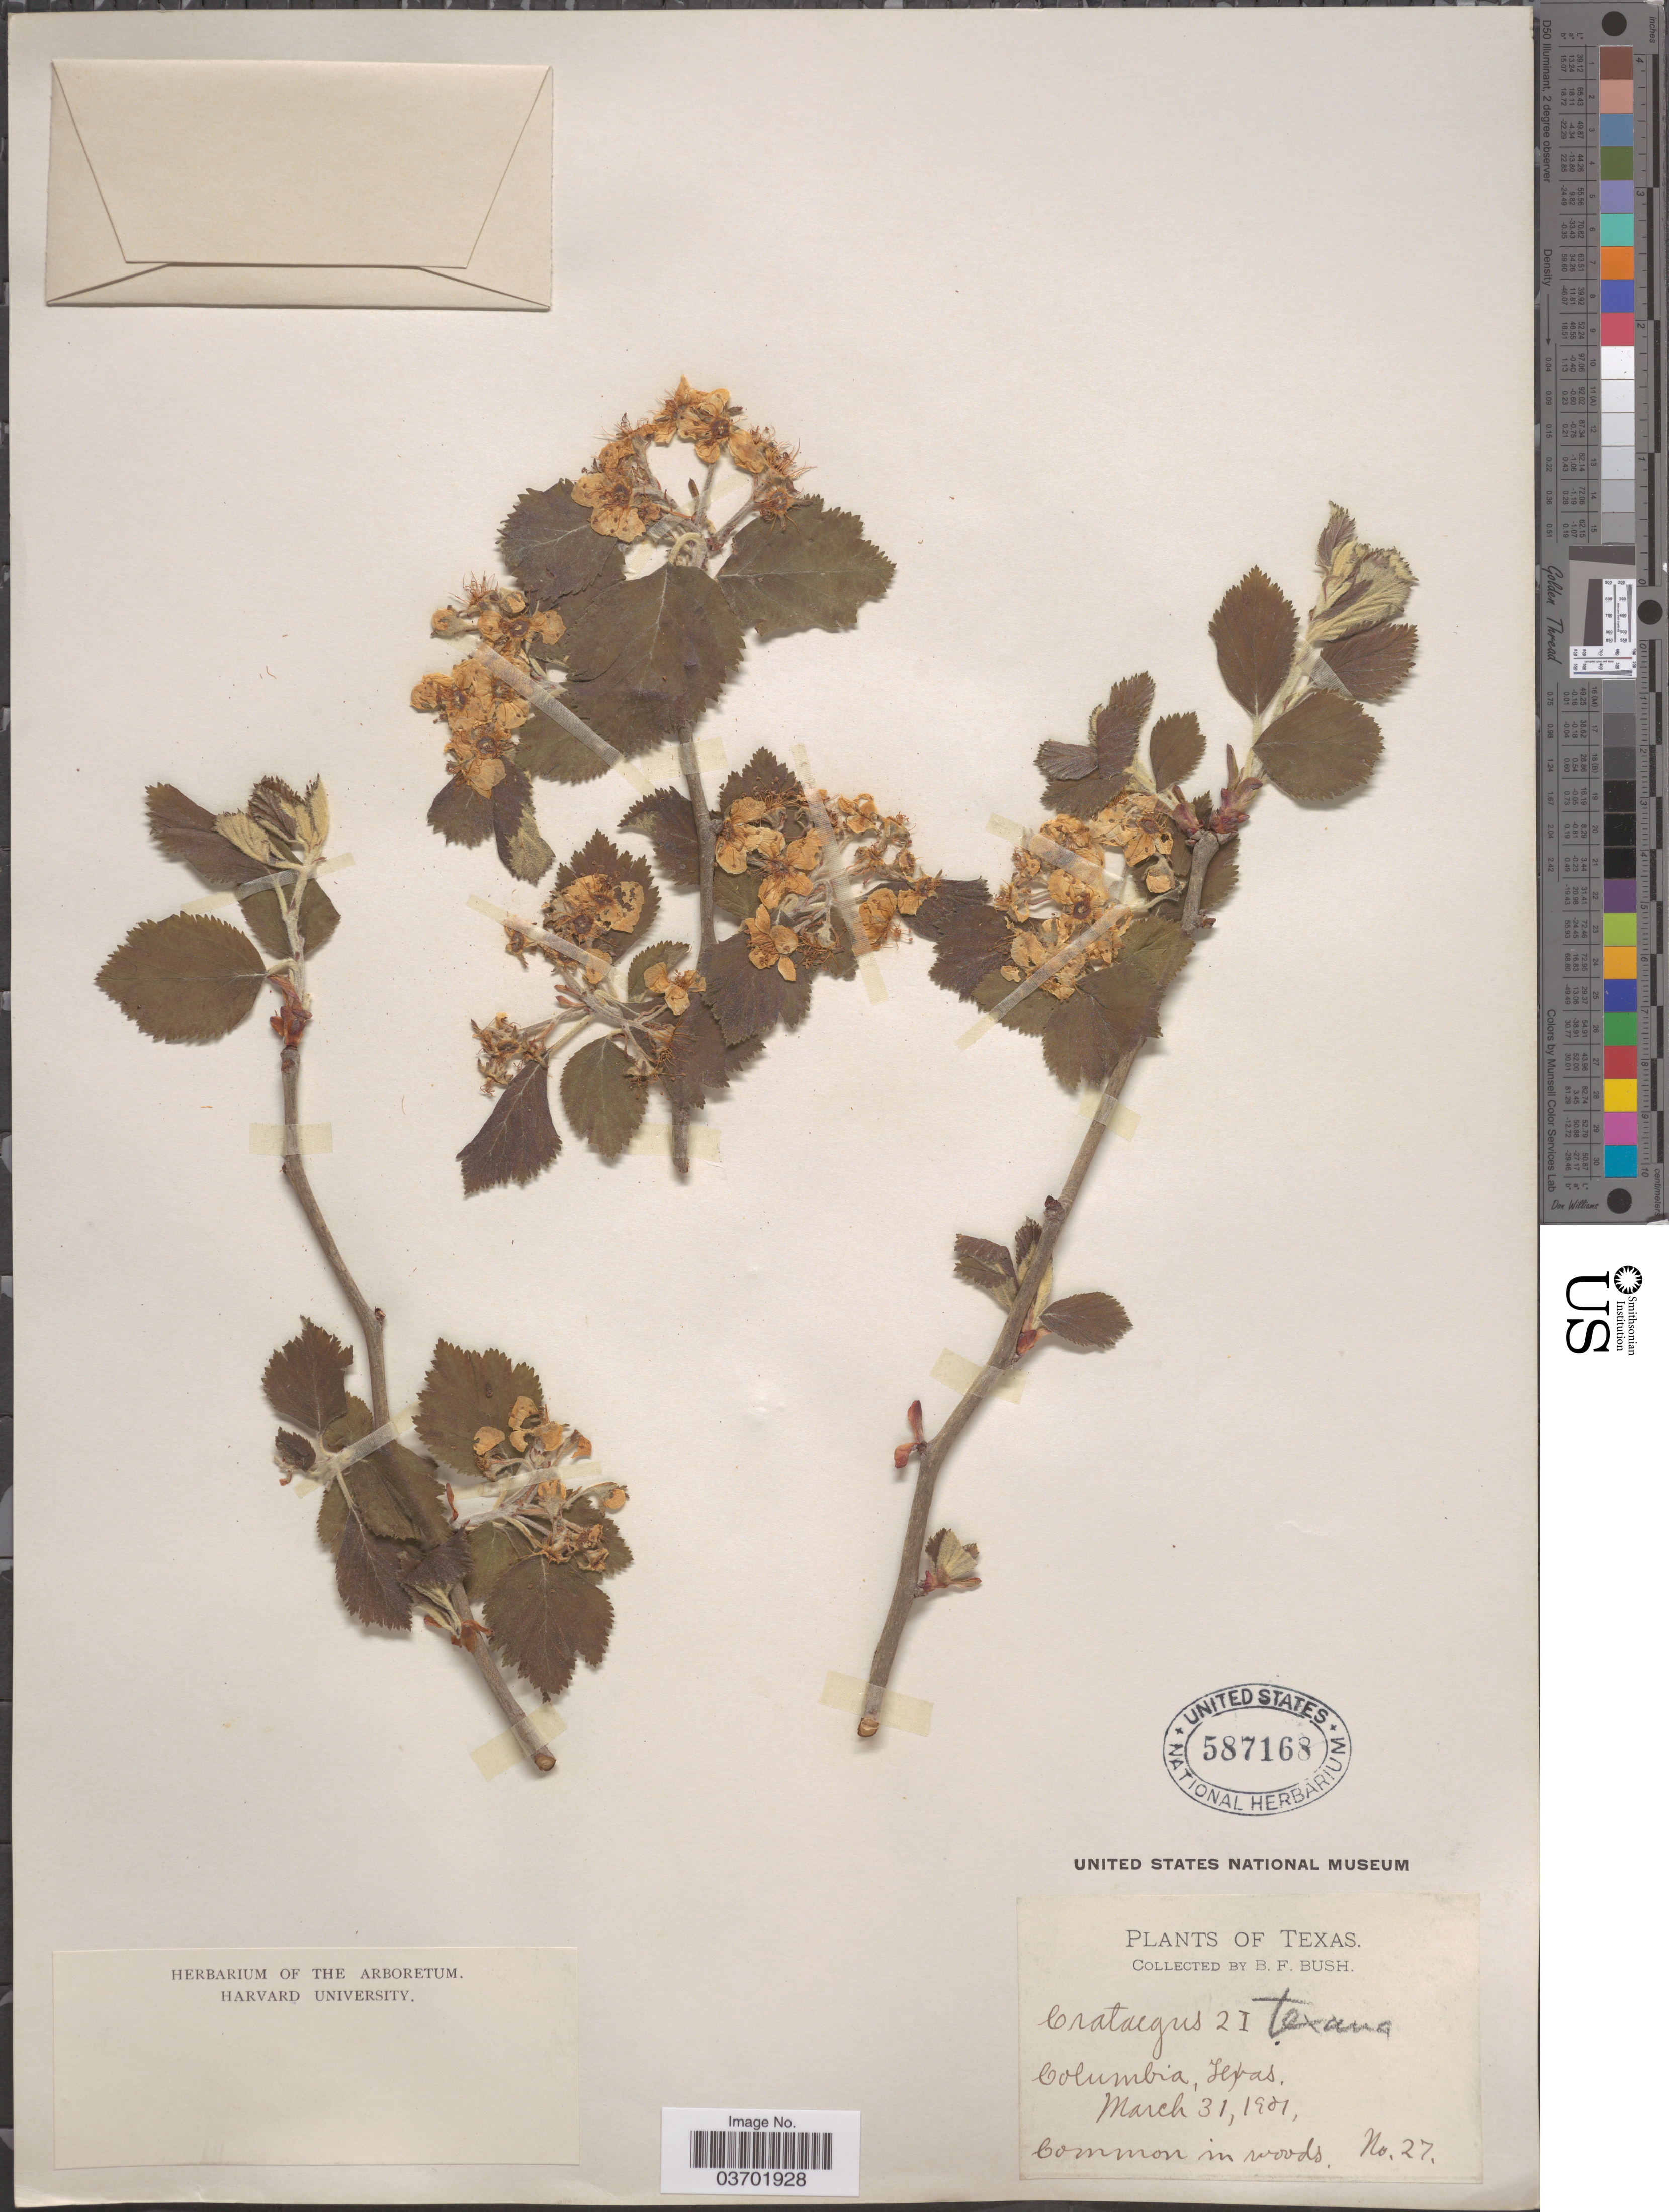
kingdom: Plantae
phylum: Tracheophyta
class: Magnoliopsida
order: Rosales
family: Rosaceae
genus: Crataegus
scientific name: Crataegus texana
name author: Buckley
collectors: B. F. Bush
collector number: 27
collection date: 1901-03-31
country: United States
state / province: Texas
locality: Columbia.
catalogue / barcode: US 587168